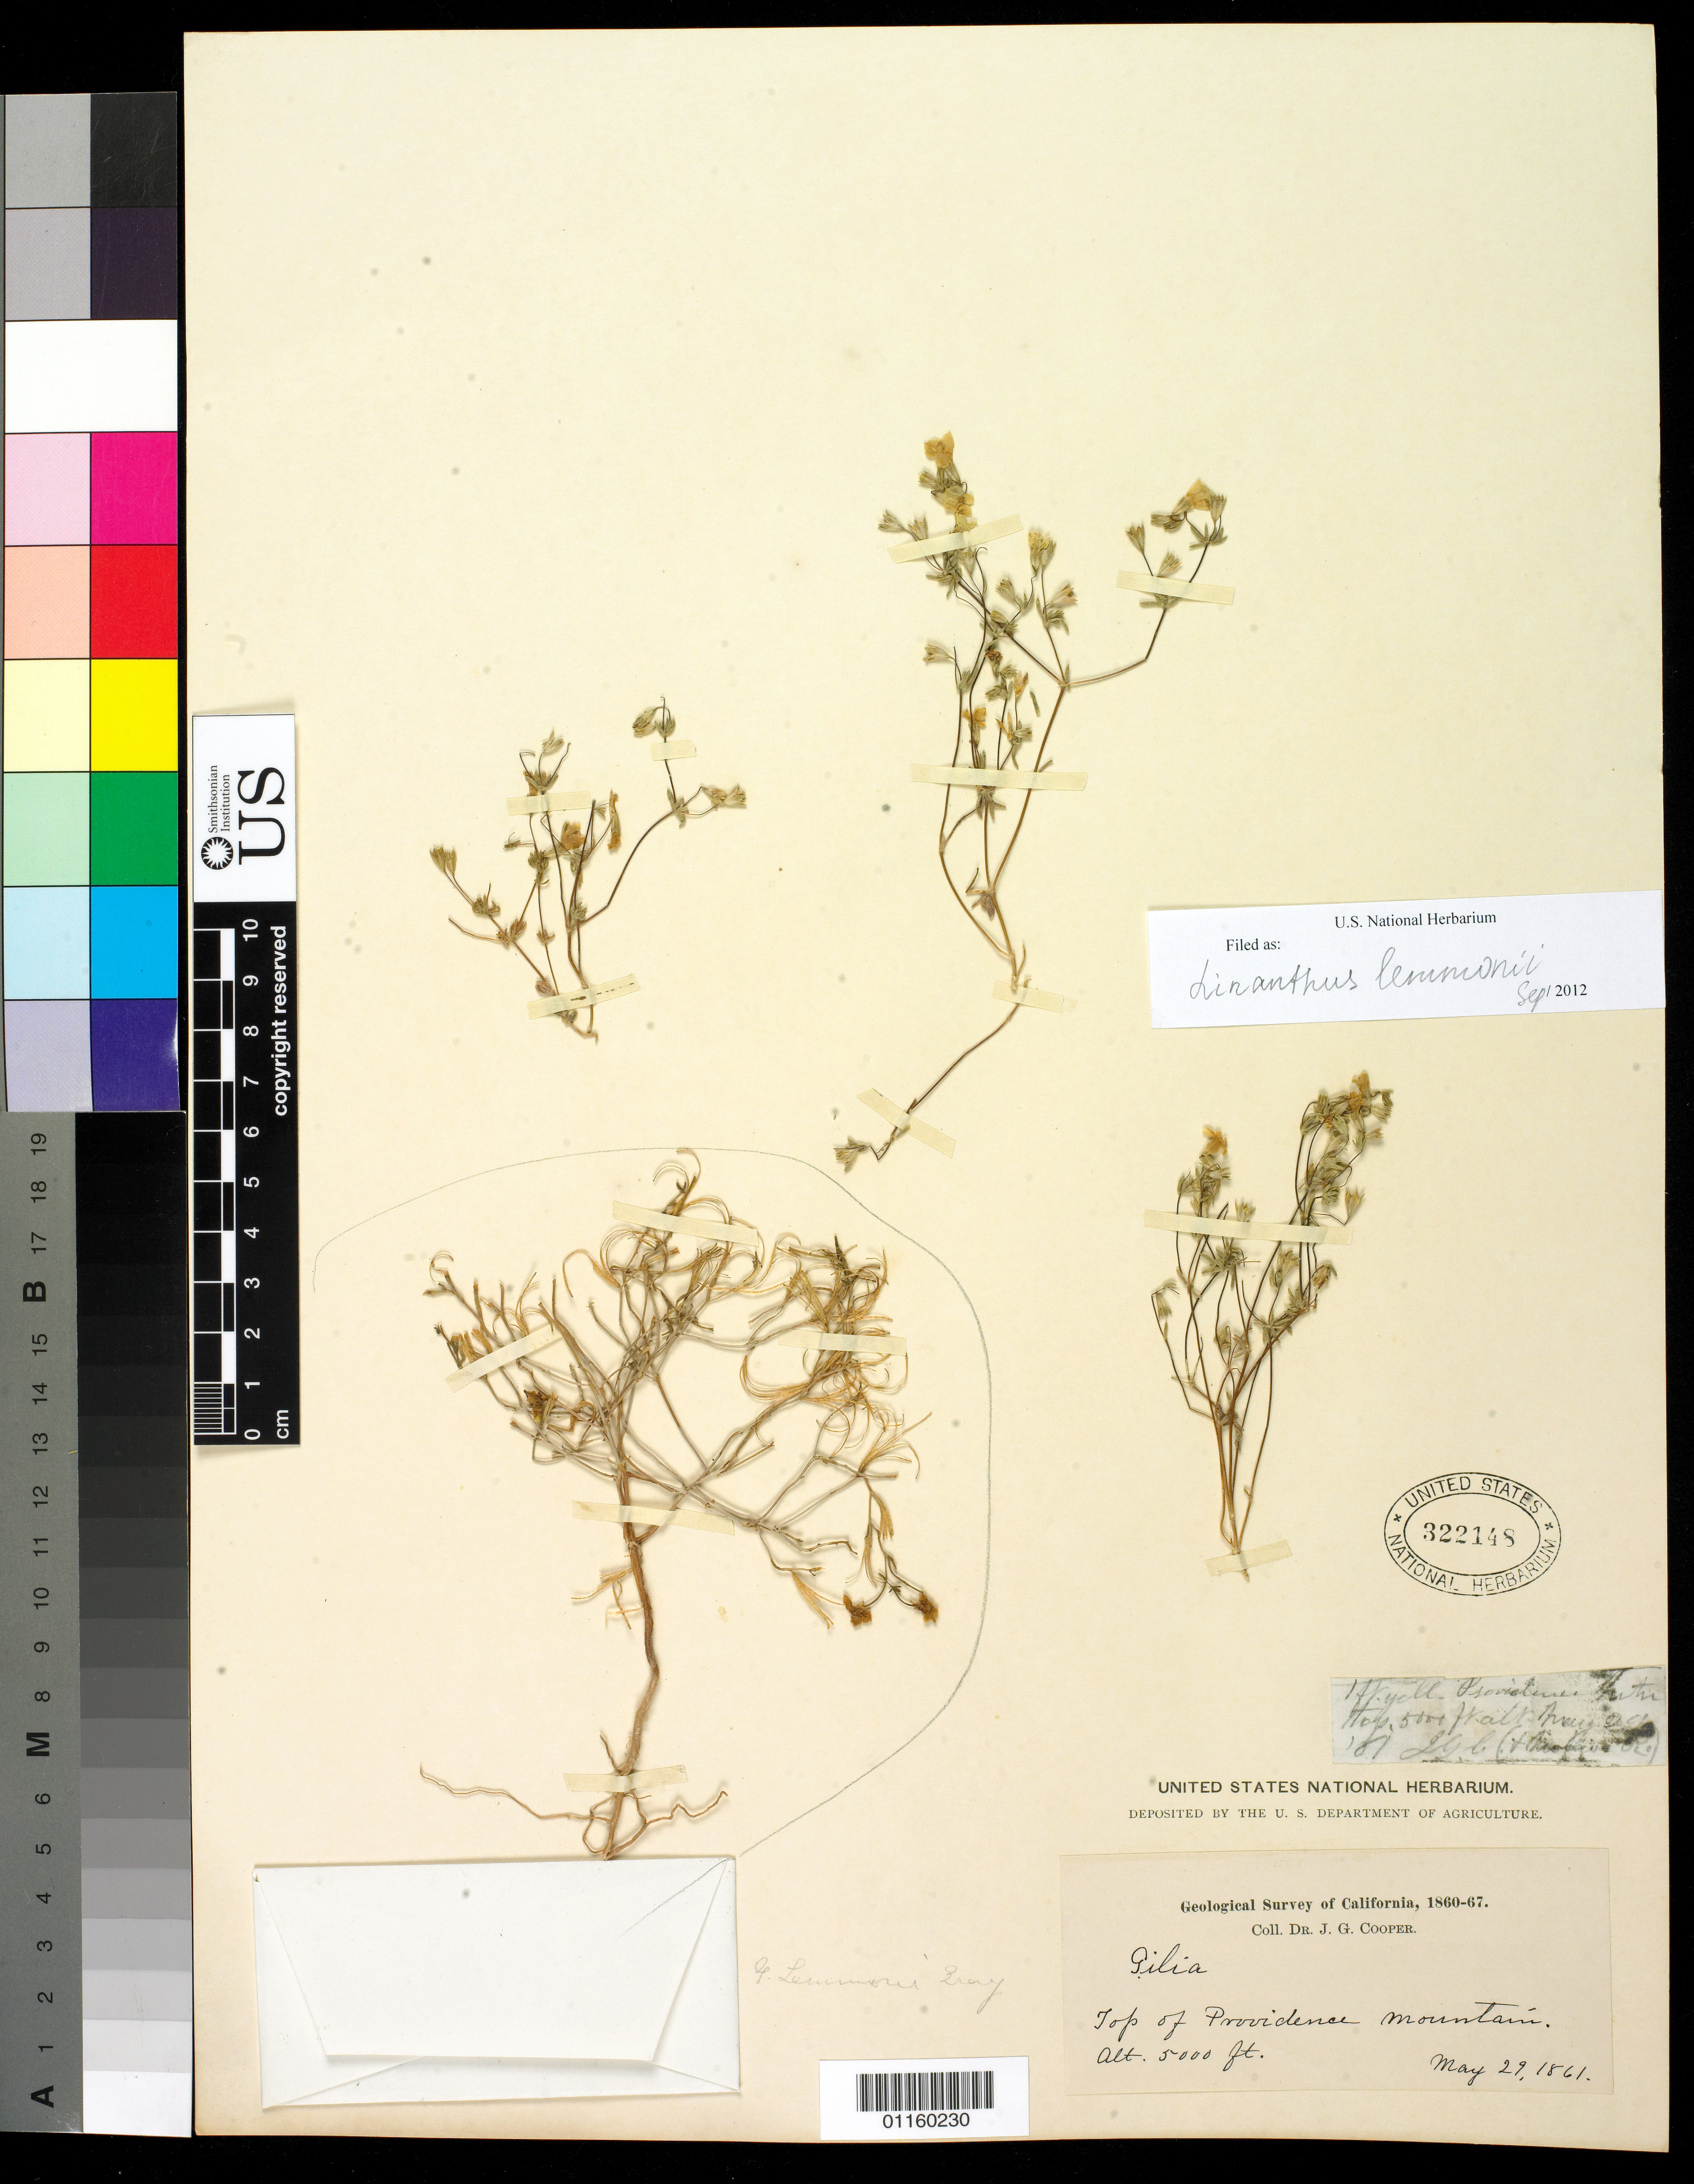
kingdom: Plantae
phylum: Tracheophyta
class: Magnoliopsida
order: Ericales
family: Polemoniaceae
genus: Leptosiphon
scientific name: Leptosiphon lemmonii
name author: (A. Gray) J.M. Porter & L.A. Johnson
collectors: J. G. Cooper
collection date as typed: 29 May 1861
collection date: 1861-05-29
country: United States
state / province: California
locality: Top of Providence Mts.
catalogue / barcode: US 322148